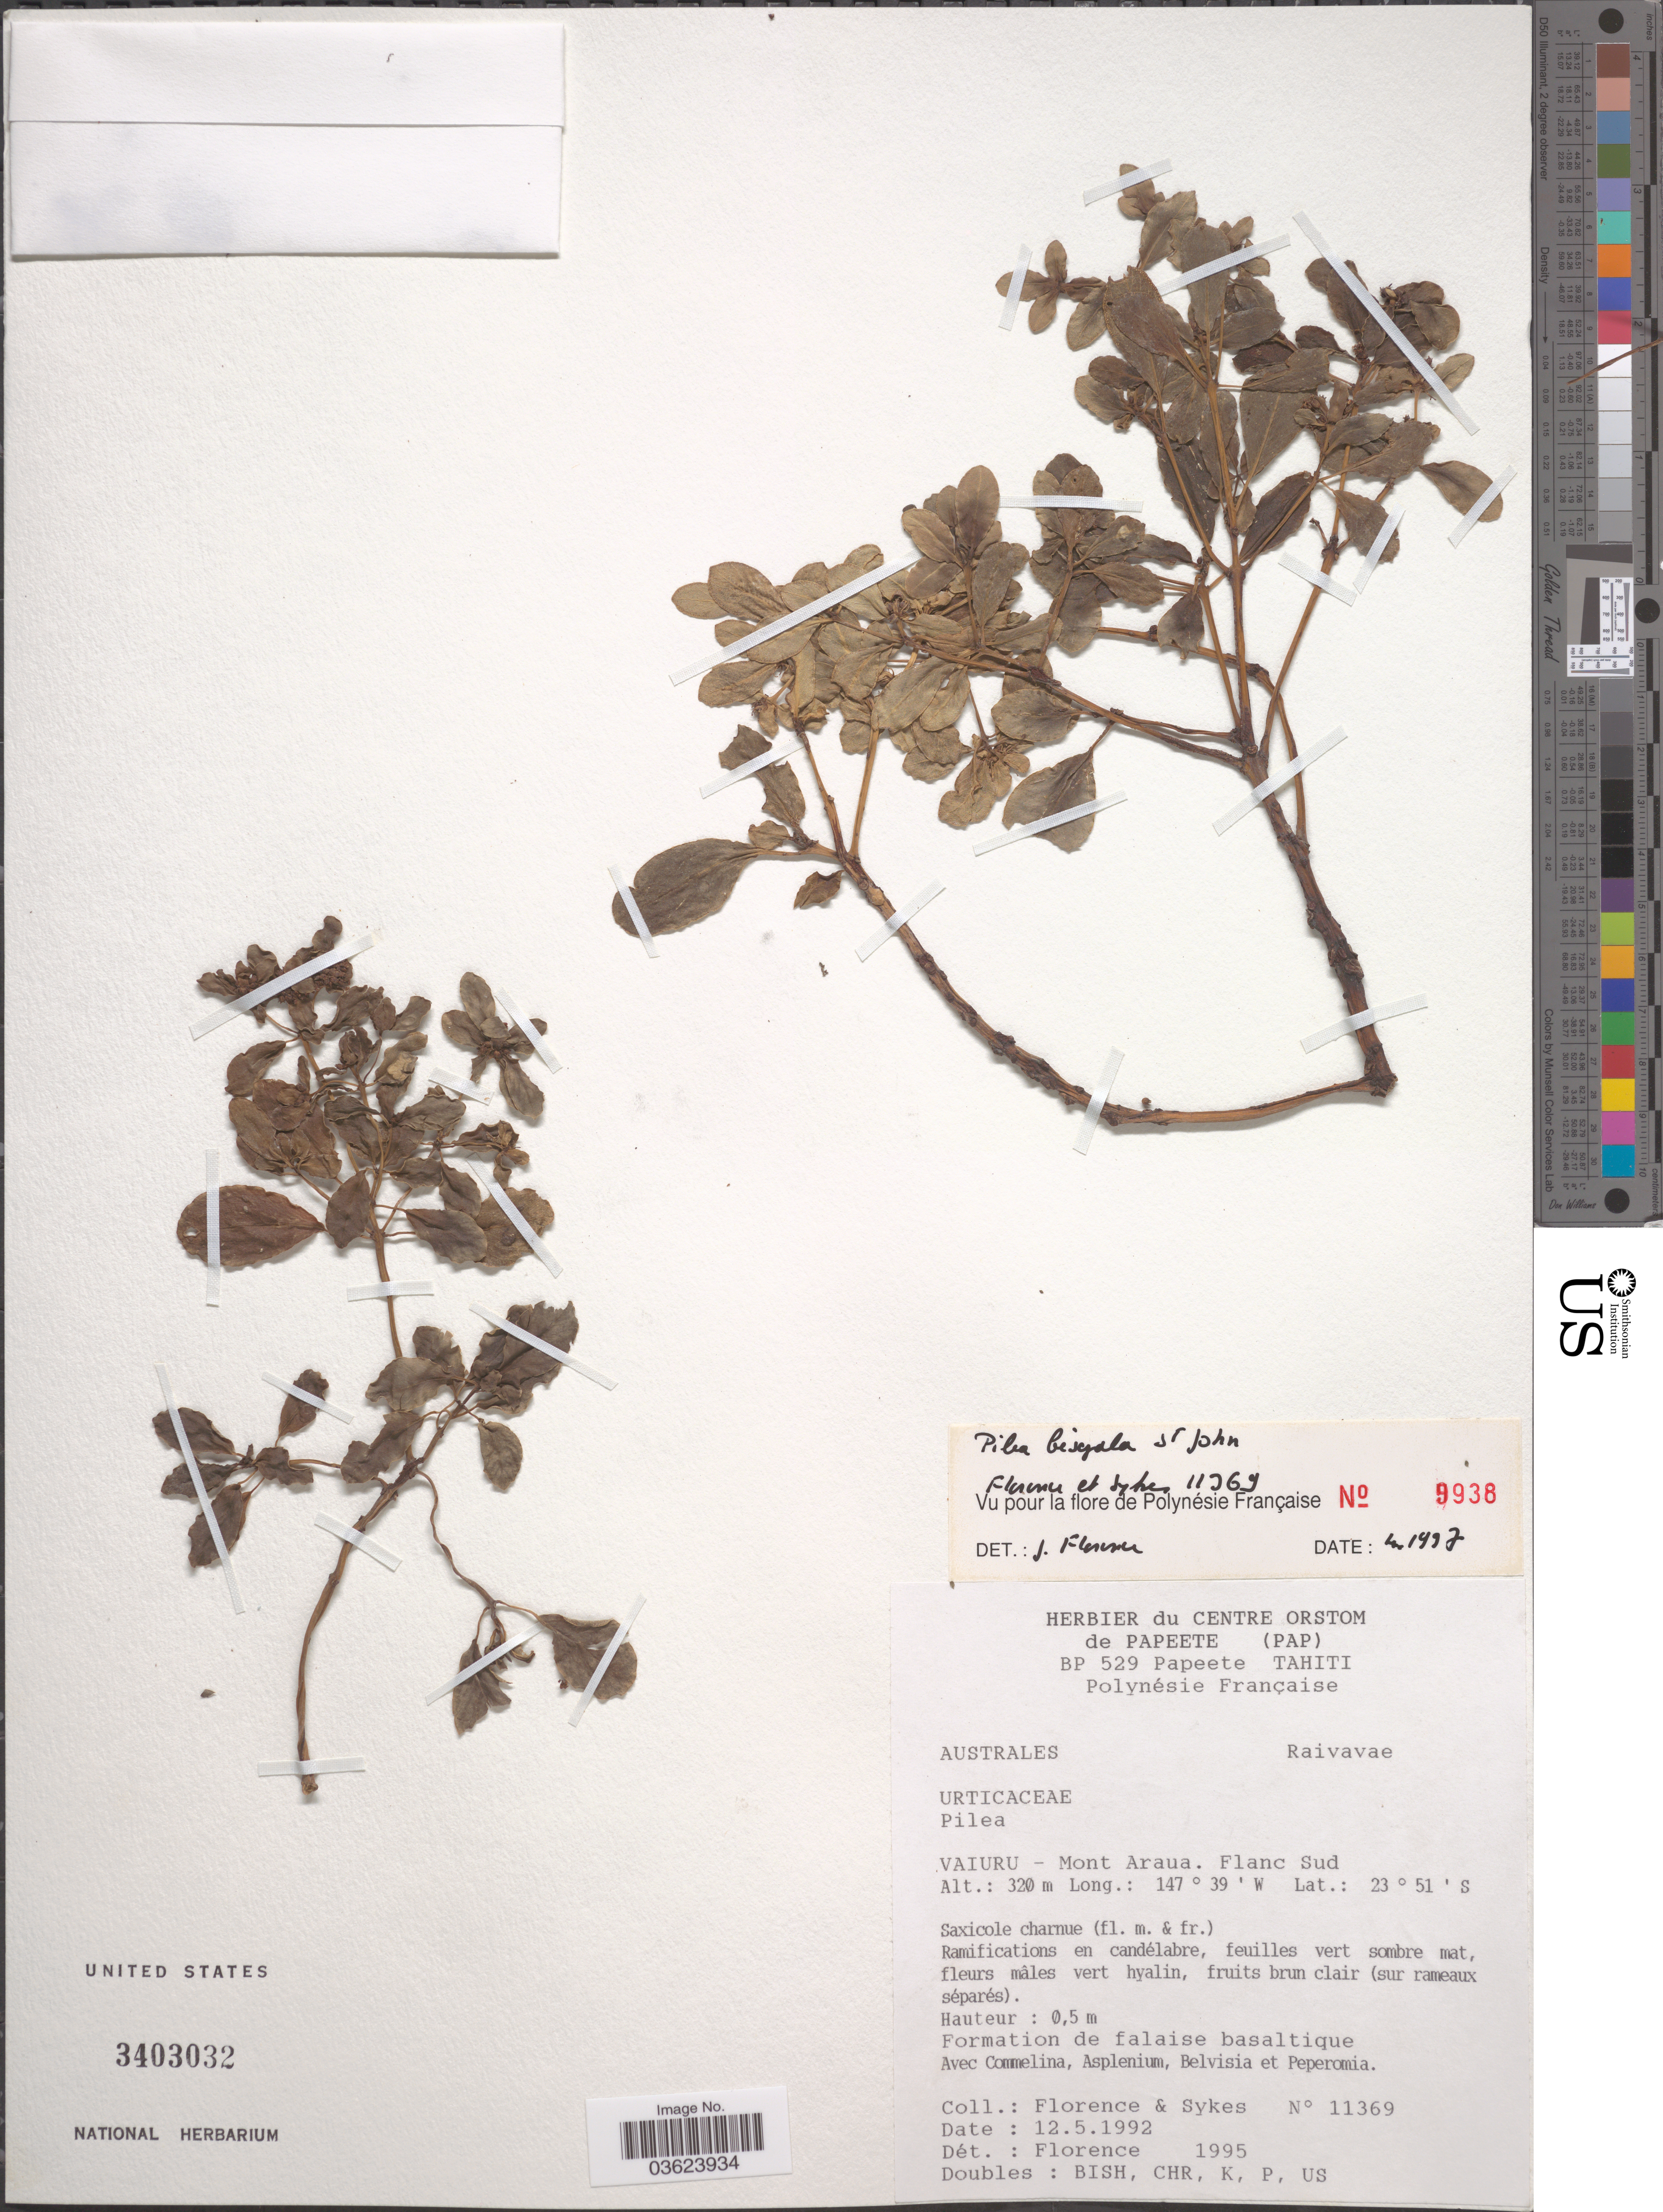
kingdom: Plantae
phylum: Tracheophyta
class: Magnoliopsida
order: Rosales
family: Urticaceae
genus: Pilea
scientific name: Pilea bisepala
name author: H. St. John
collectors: -. Florence & Sykes, --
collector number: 11369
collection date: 1992-05-12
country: French Polynesia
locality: Australes. Raivavae. Vaiuru - Mont Araua. Flanc Sud.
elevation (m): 320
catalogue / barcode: US 3403032